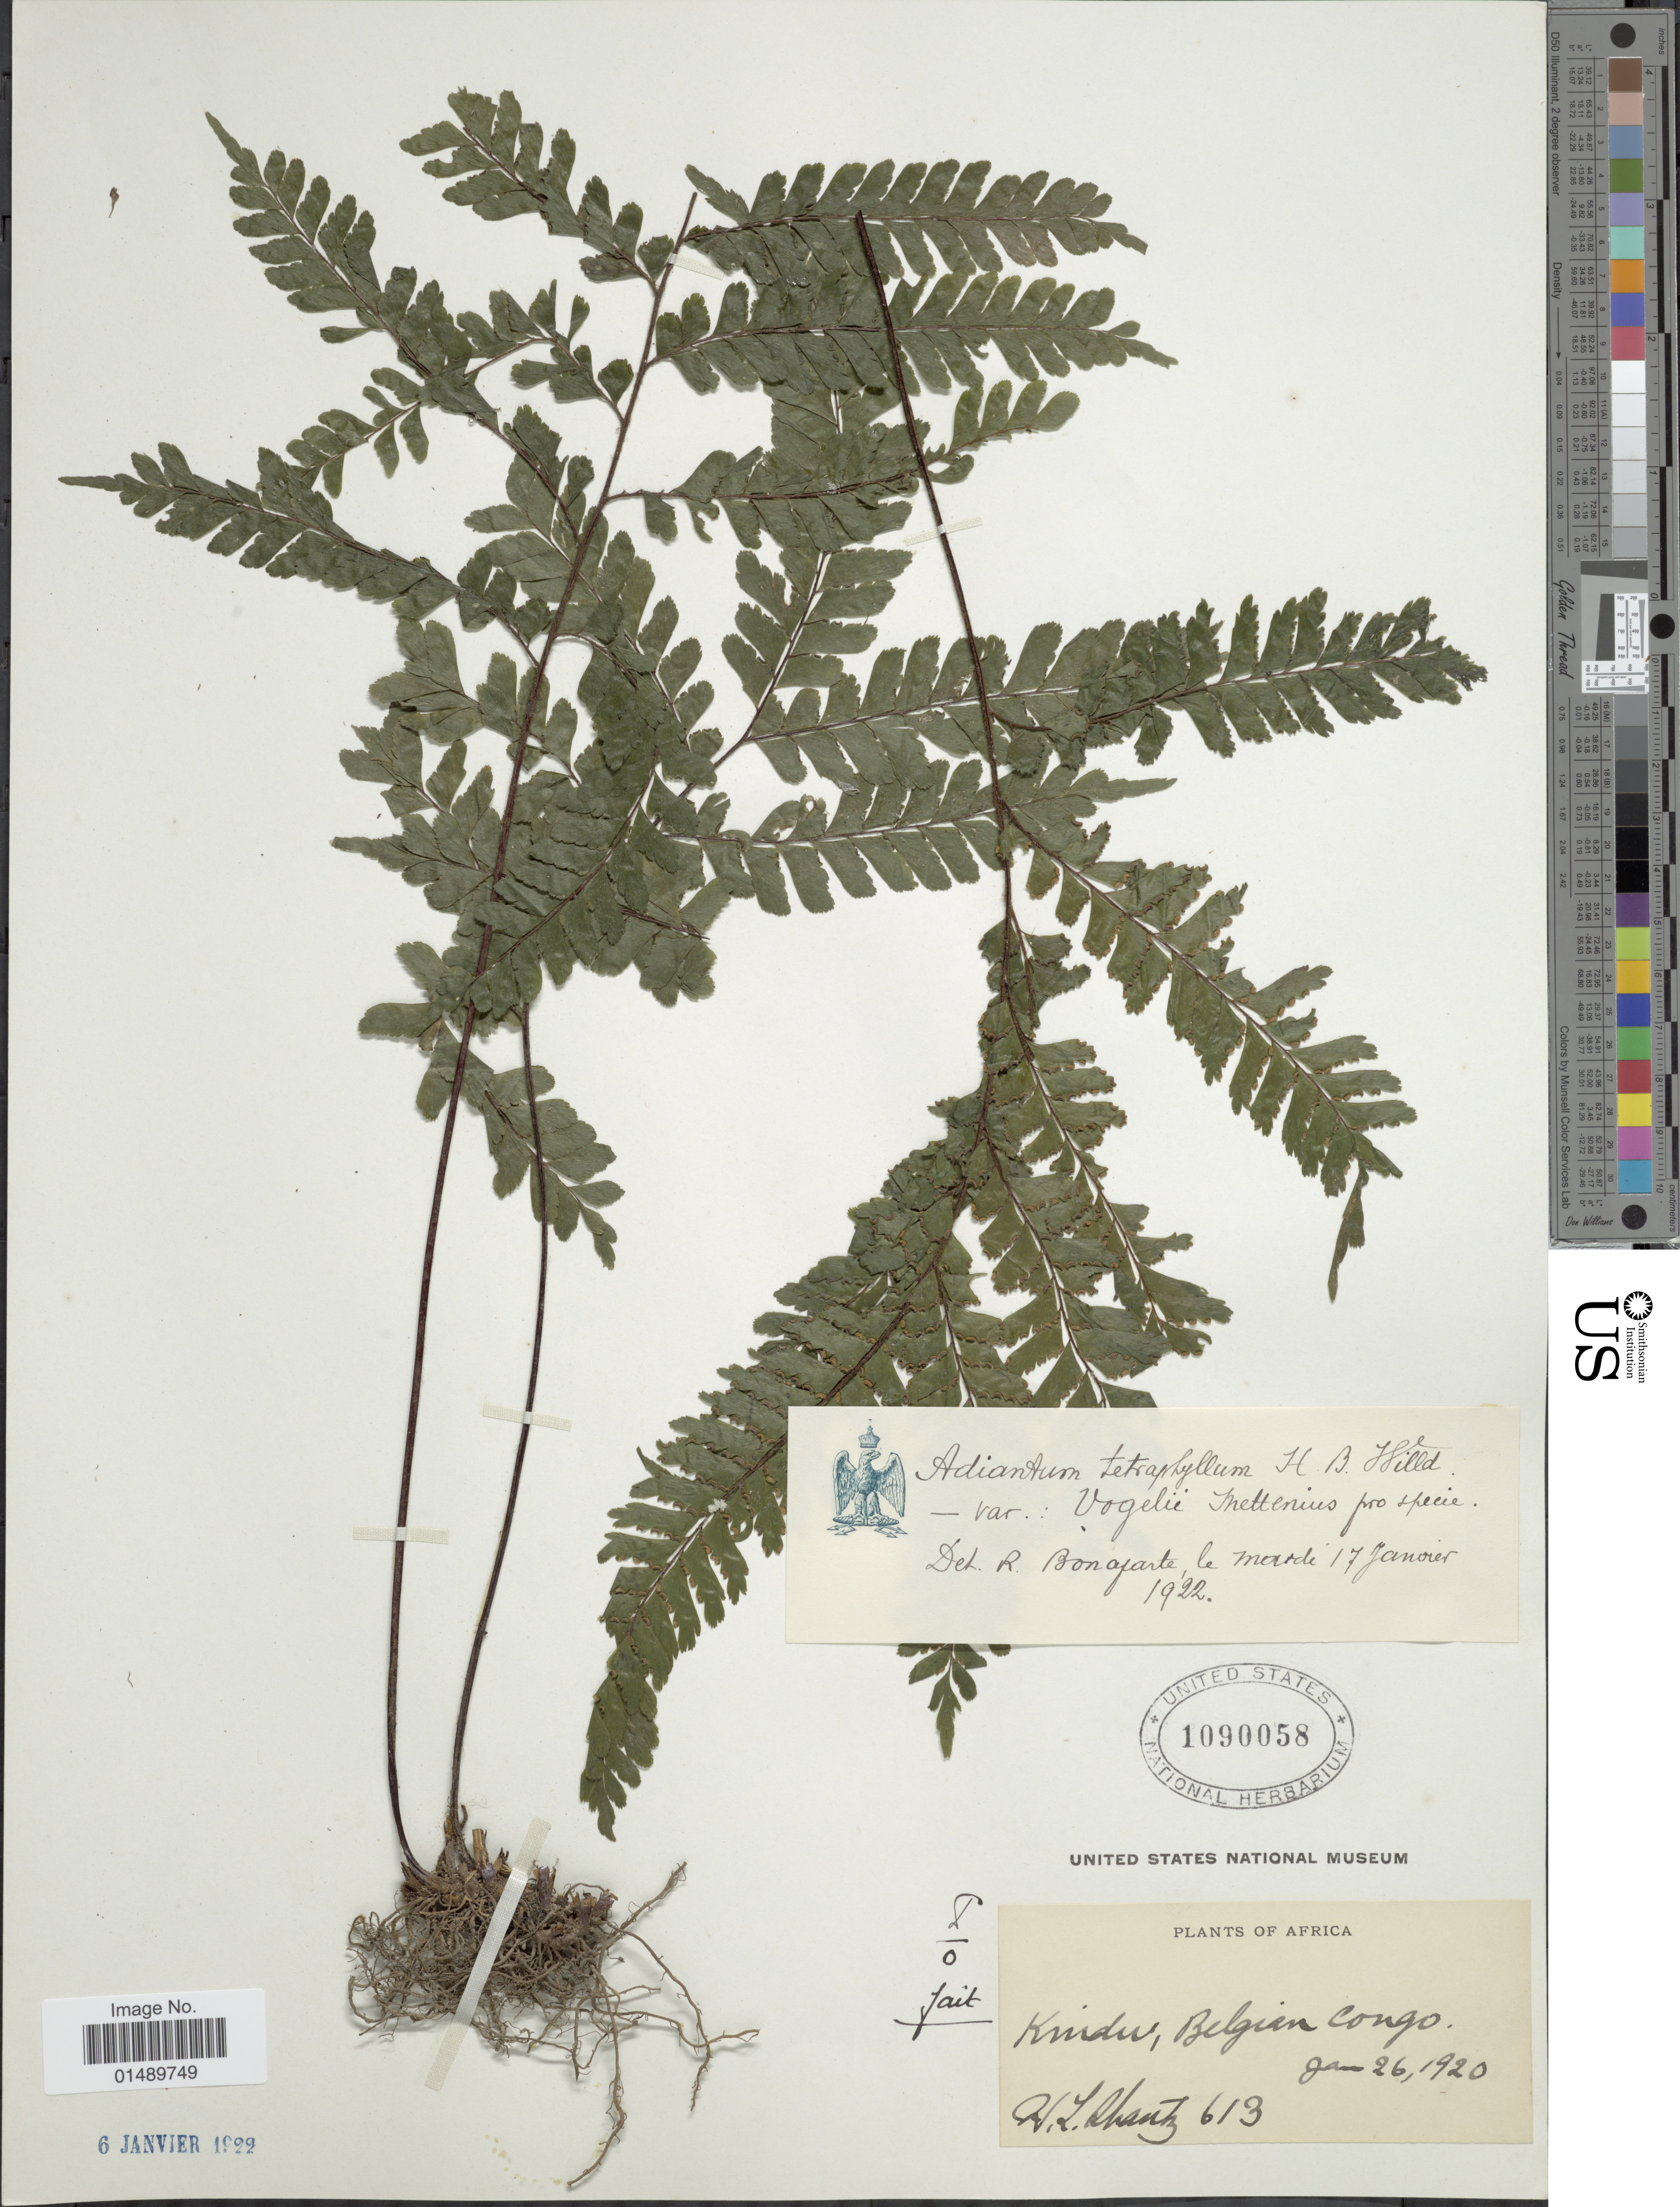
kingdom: Plantae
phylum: Tracheophyta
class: Polypodiopsida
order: Polypodiales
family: Pteridaceae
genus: Adiantum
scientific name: Adiantum vogelii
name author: Mett. ex Keys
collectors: H. Shantz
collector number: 613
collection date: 1920-01-26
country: Congo, Democratic Republic of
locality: Africa, Kindu, Belgian Congo.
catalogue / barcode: US 1090058